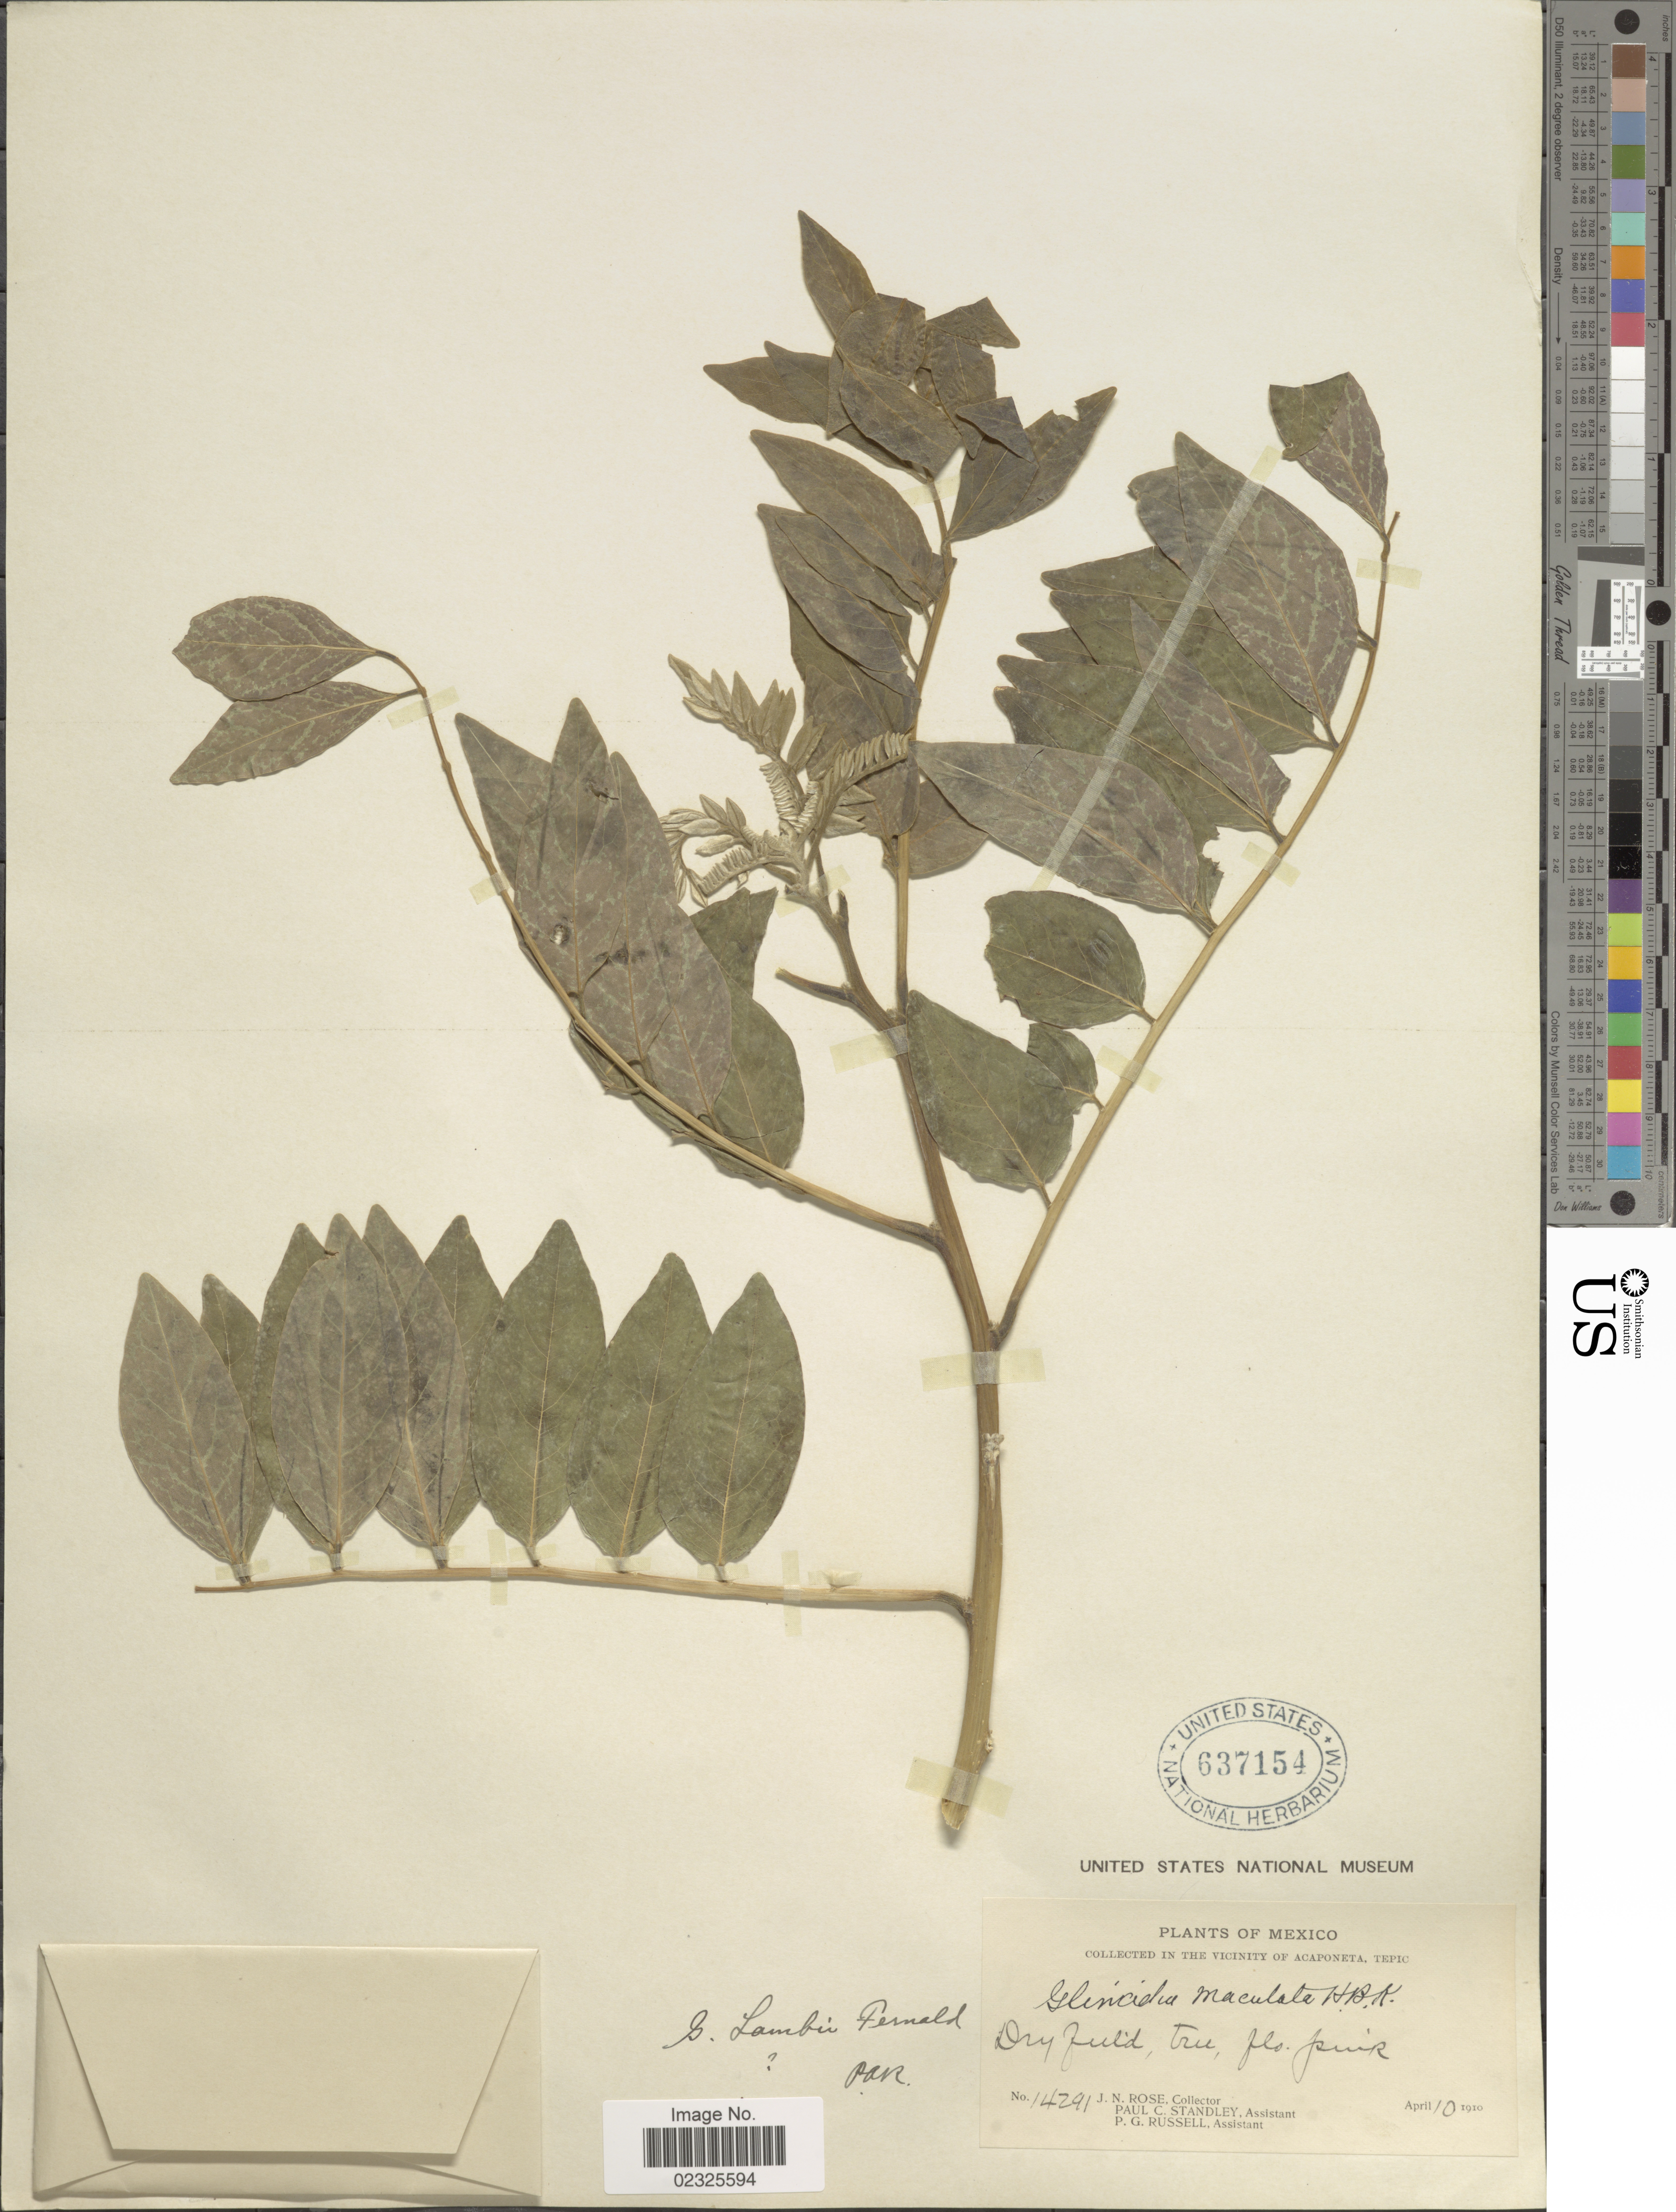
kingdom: Plantae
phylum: Tracheophyta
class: Magnoliopsida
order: Fabales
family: Fabaceae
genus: Gliricidia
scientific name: Gliricidia sepium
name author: (Jacq.) Kunth ex Walp.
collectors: J. N. Rose, P. C. Standley & P. G. Russell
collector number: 14291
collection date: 1910-04-10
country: Mexico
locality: Vicinity of Acaponeta, Tepic, dry field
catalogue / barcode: US 637154